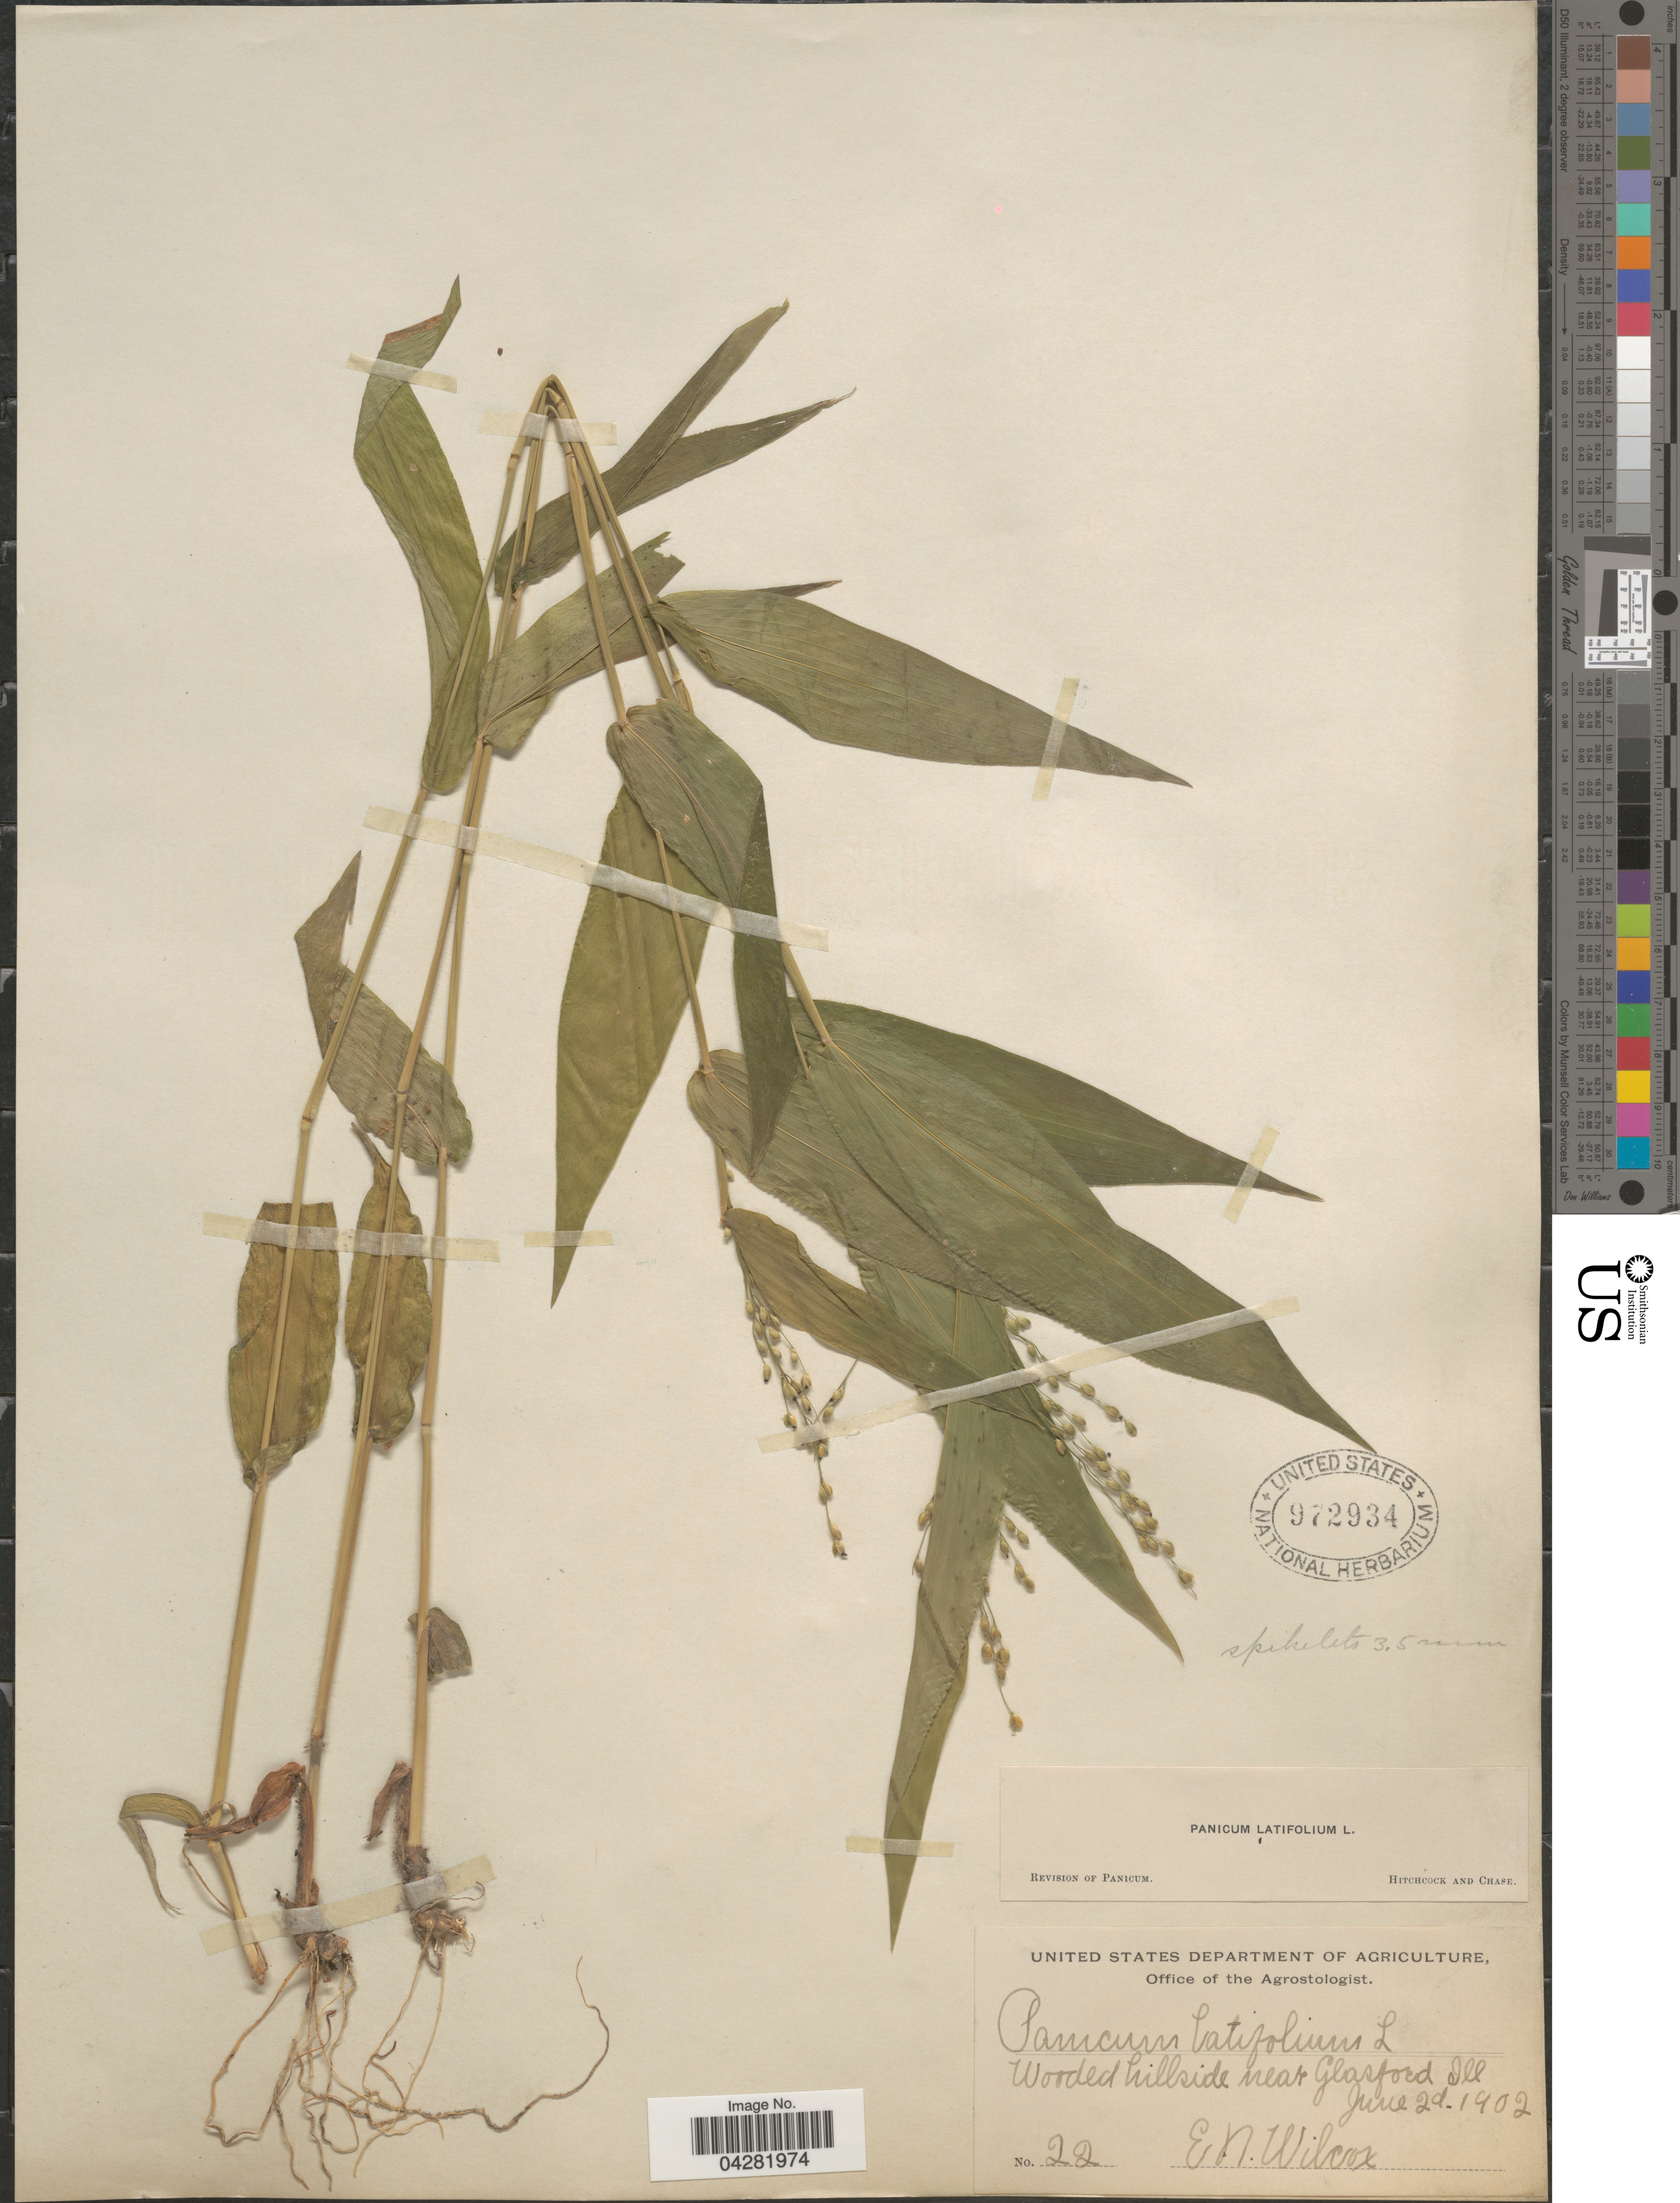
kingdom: Plantae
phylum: Tracheophyta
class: Liliopsida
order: Poales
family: Poaceae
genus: Dichanthelium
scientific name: Dichanthelium latifolium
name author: (L.) Harvill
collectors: E. Wilcox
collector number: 22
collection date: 1902-06-02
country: United States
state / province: Illinois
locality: Wooded hillside near Glasford.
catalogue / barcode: US 972934